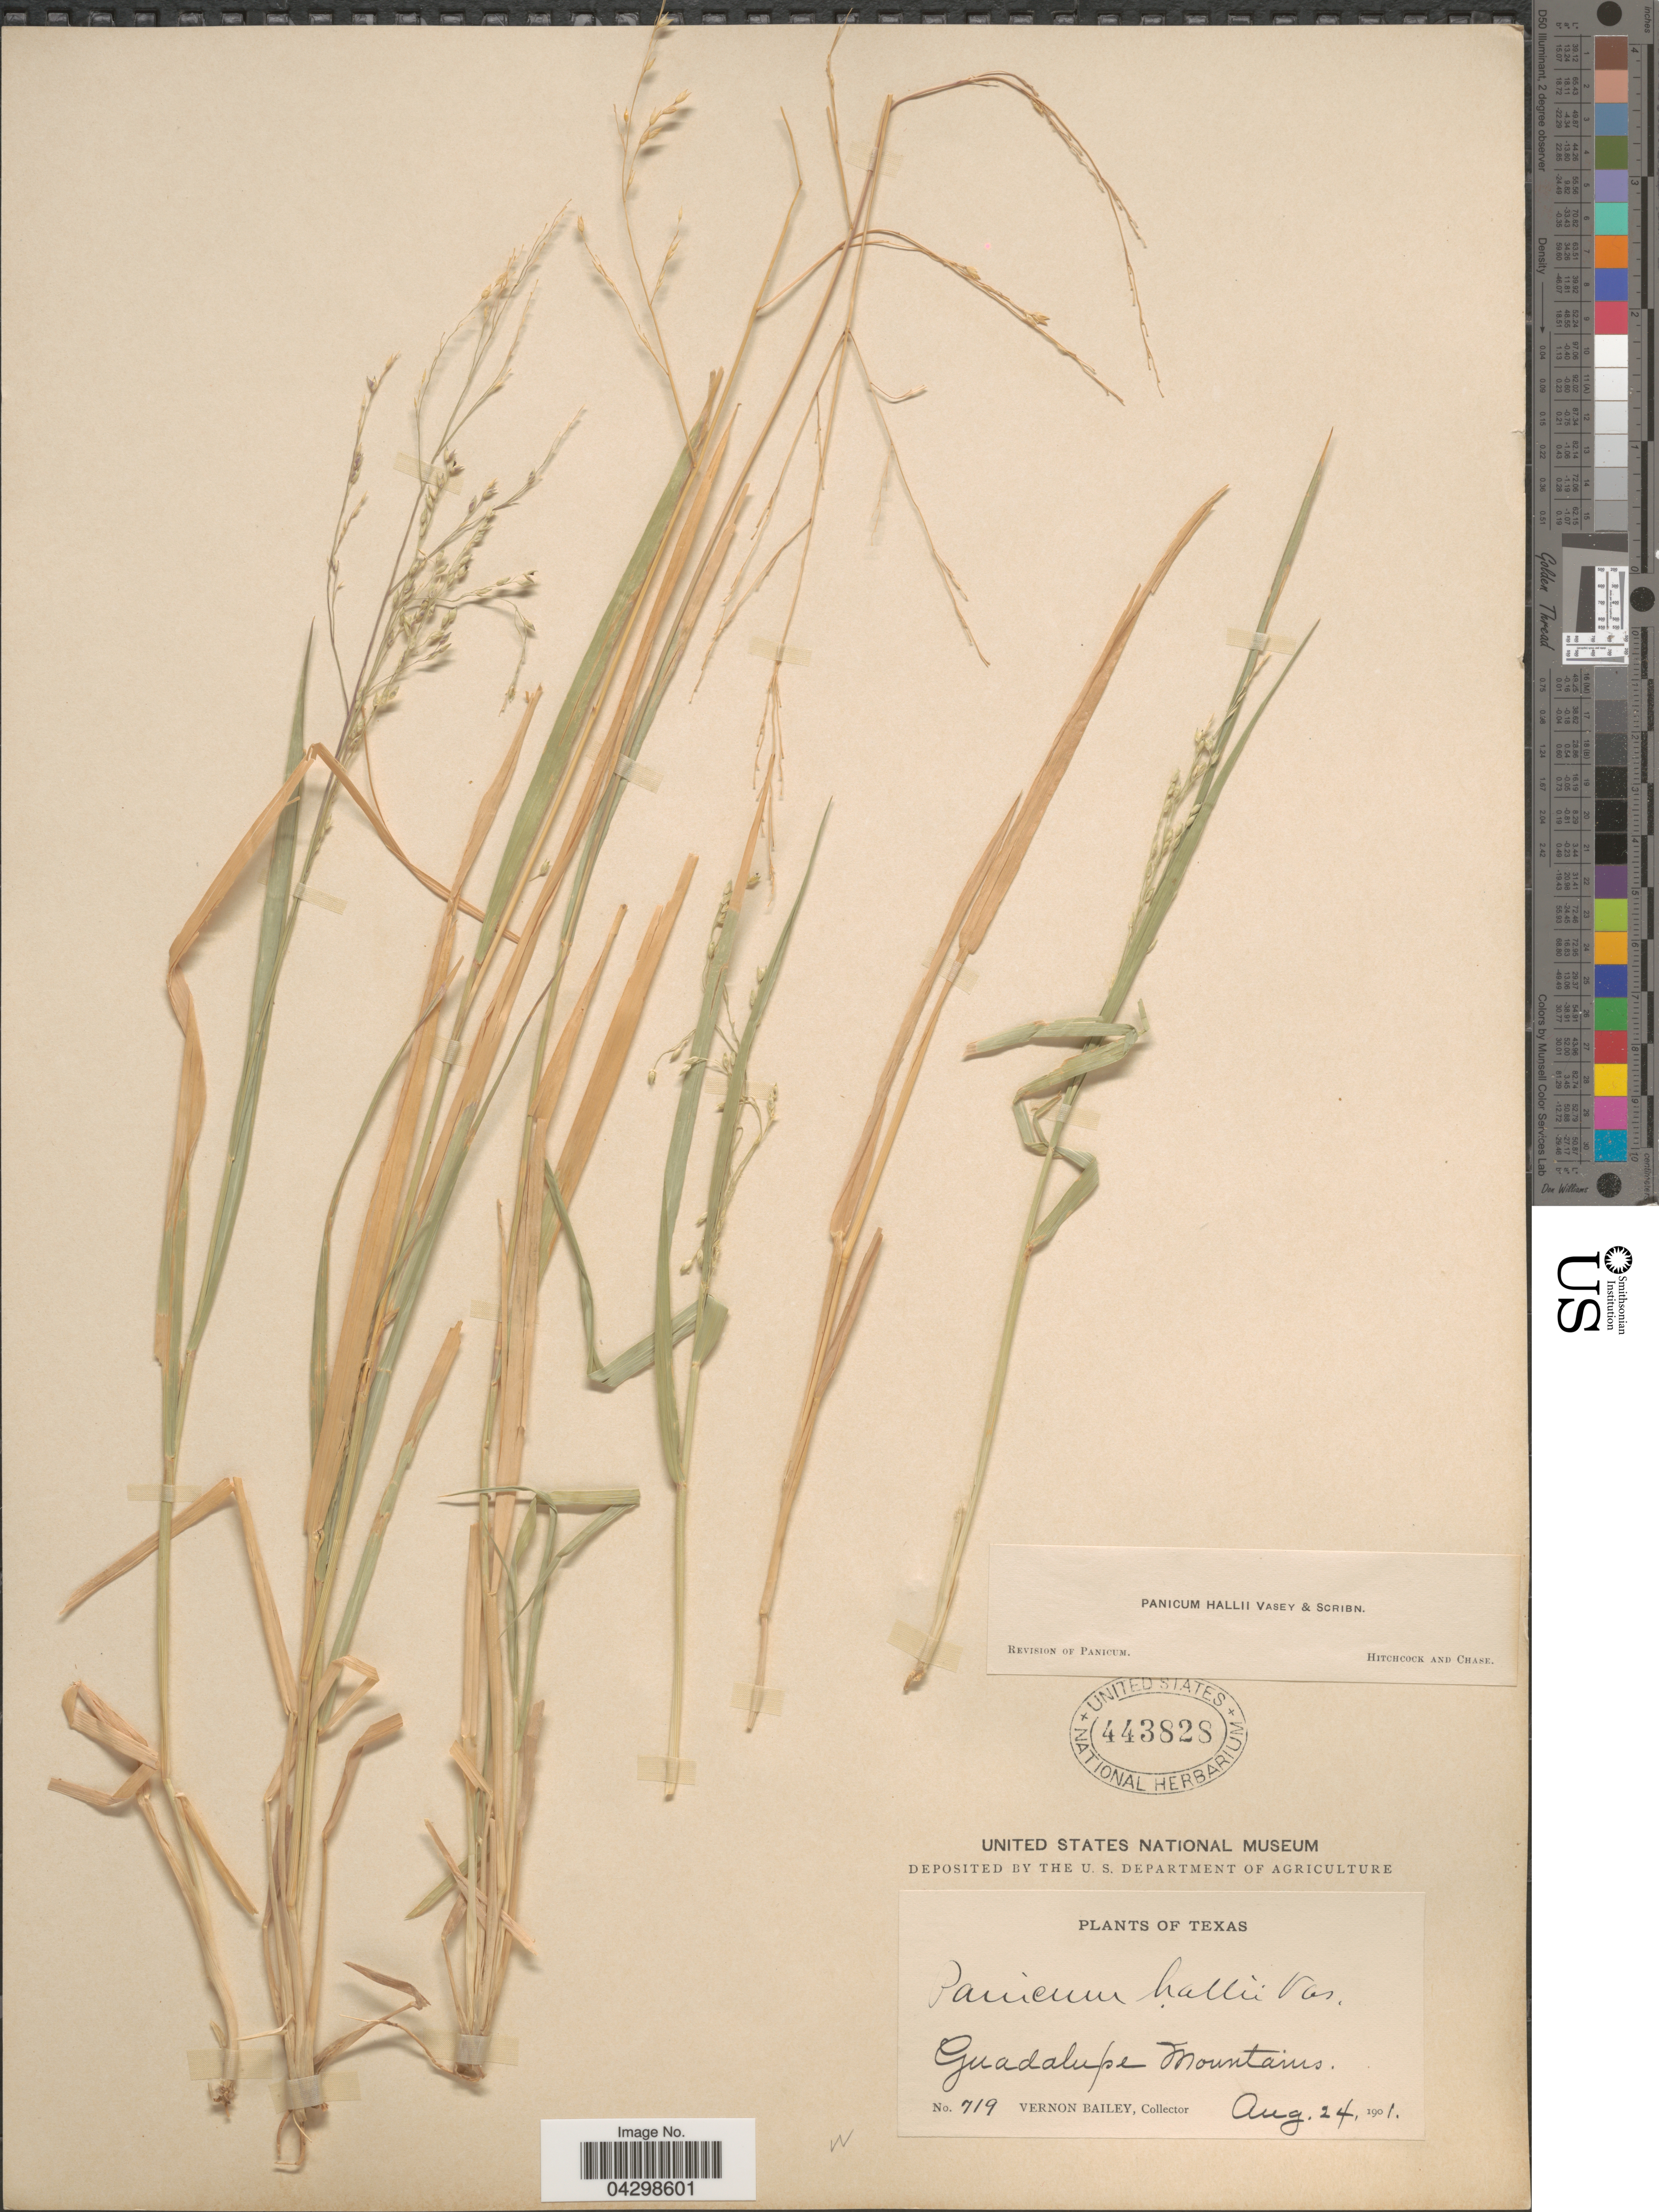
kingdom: Plantae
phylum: Tracheophyta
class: Liliopsida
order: Poales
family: Poaceae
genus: Panicum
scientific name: Panicum hallii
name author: Vasey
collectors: V. O. Bailey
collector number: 719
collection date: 1901-08-24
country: United States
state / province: Texas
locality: Guadalupe Mountains.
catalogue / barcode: US 443828